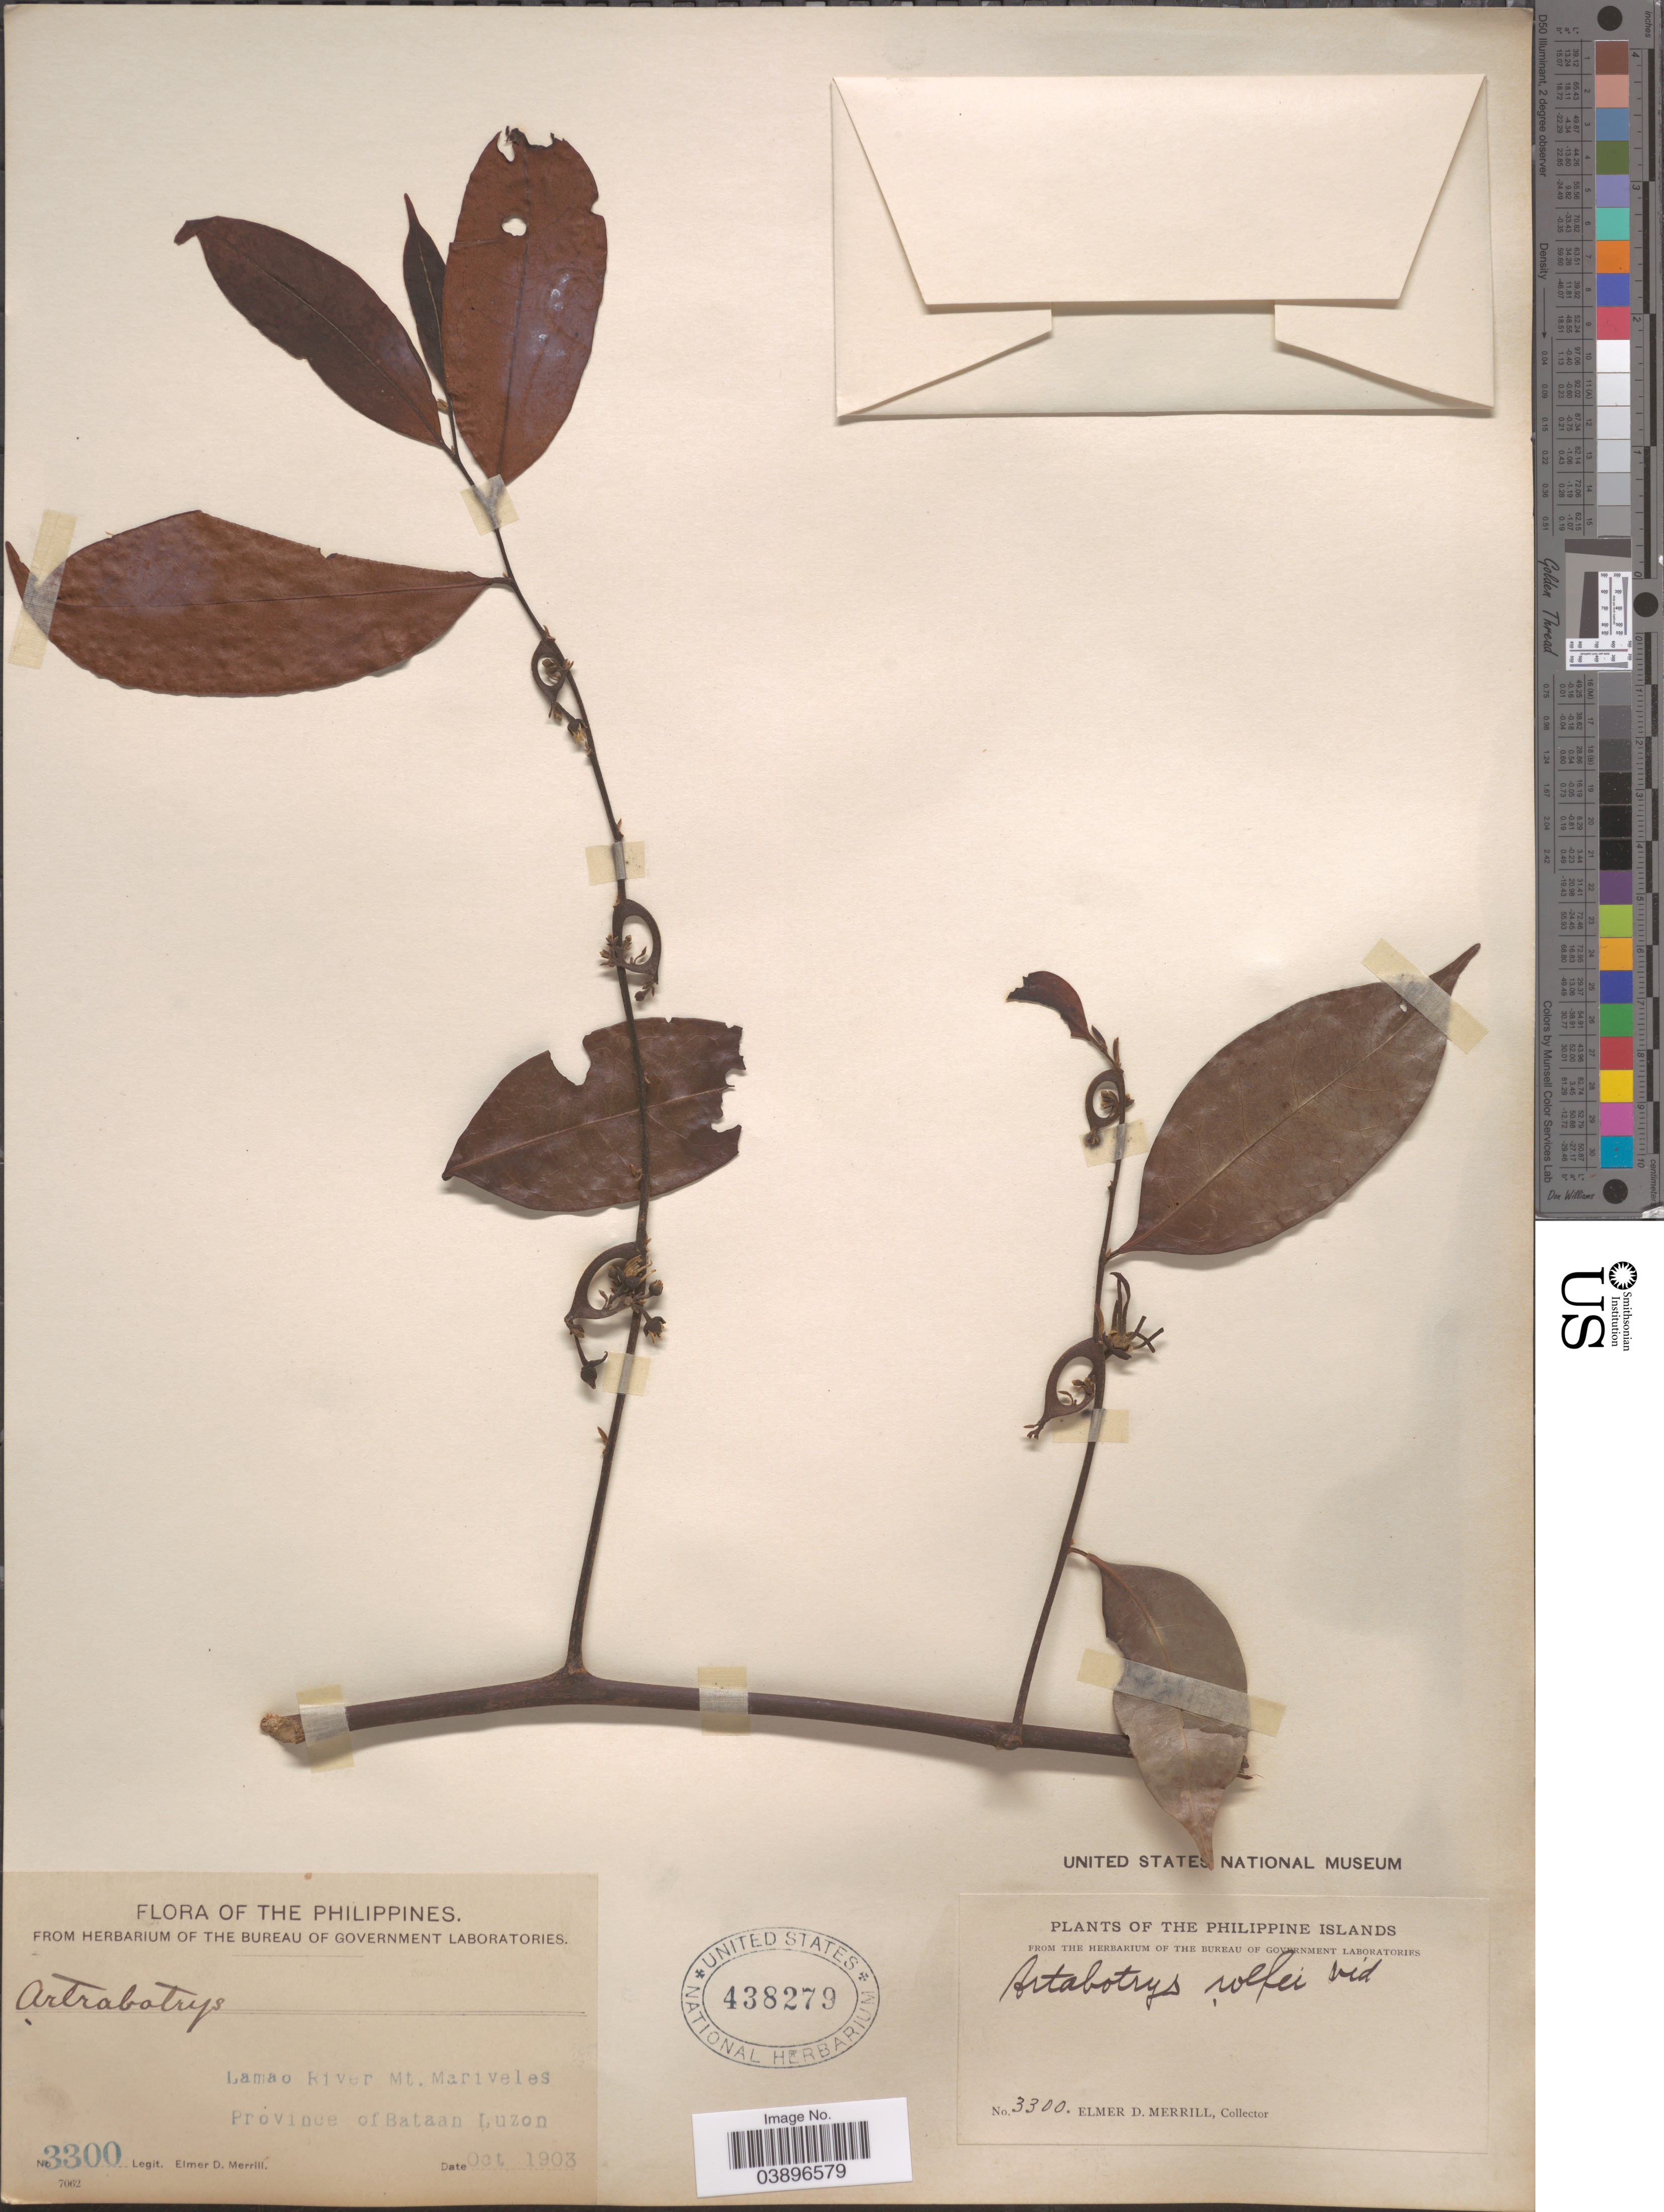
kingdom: Plantae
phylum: Tracheophyta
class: Magnoliopsida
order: Magnoliales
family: Annonaceae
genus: Artabotrys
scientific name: Artabotrys suaveolens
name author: (Blume) Blume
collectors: E. D. Merrill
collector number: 3300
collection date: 1903-10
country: Philippines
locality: Lamao River Mt. Mariveles. Province of Bataan Luzon. The Philippine Islands.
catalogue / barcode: US 438279